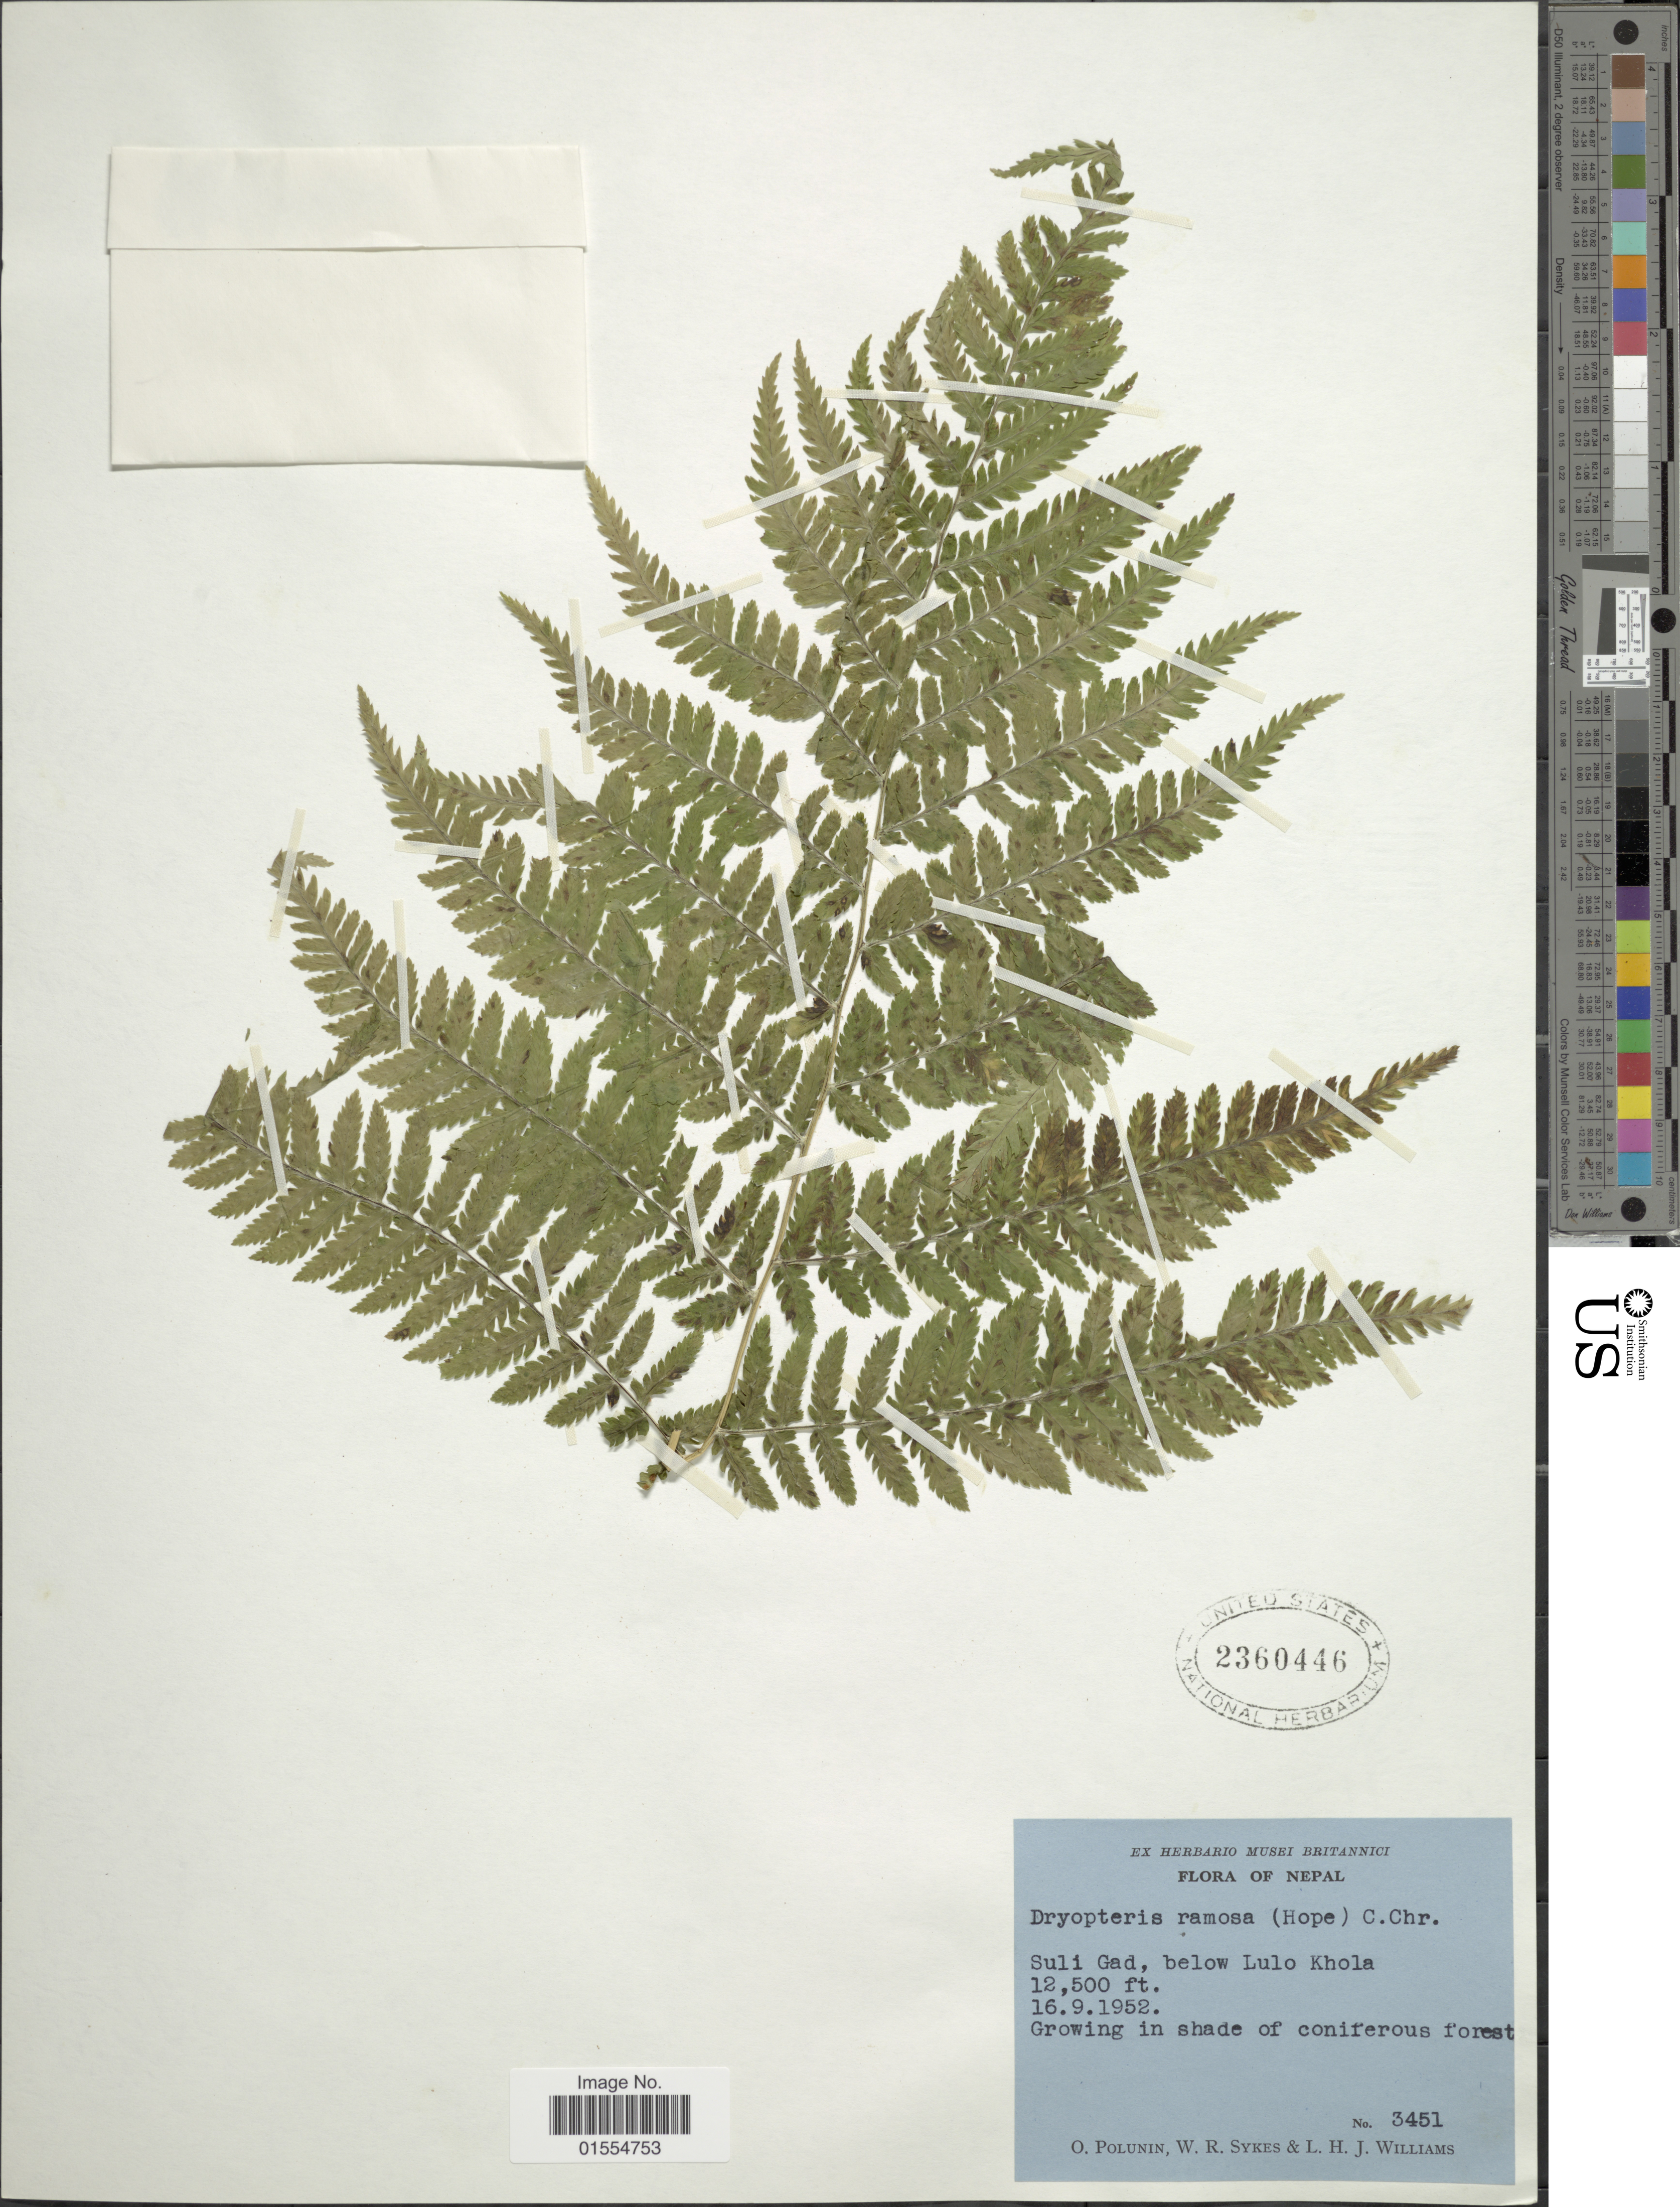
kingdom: Plantae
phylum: Tracheophyta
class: Polypodiopsida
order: Polypodiales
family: Dryopteridaceae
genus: Dryopteris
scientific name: Dryopteris ramosa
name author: (C. Hope) C. Chr.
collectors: O. V. Polunin, W. R. Sykes & L. H. J. Williams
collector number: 3451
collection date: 1952-09-16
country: Nepal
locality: Nepal, Suli Gad, below Lulo Khola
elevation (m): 3810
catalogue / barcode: US 2360446